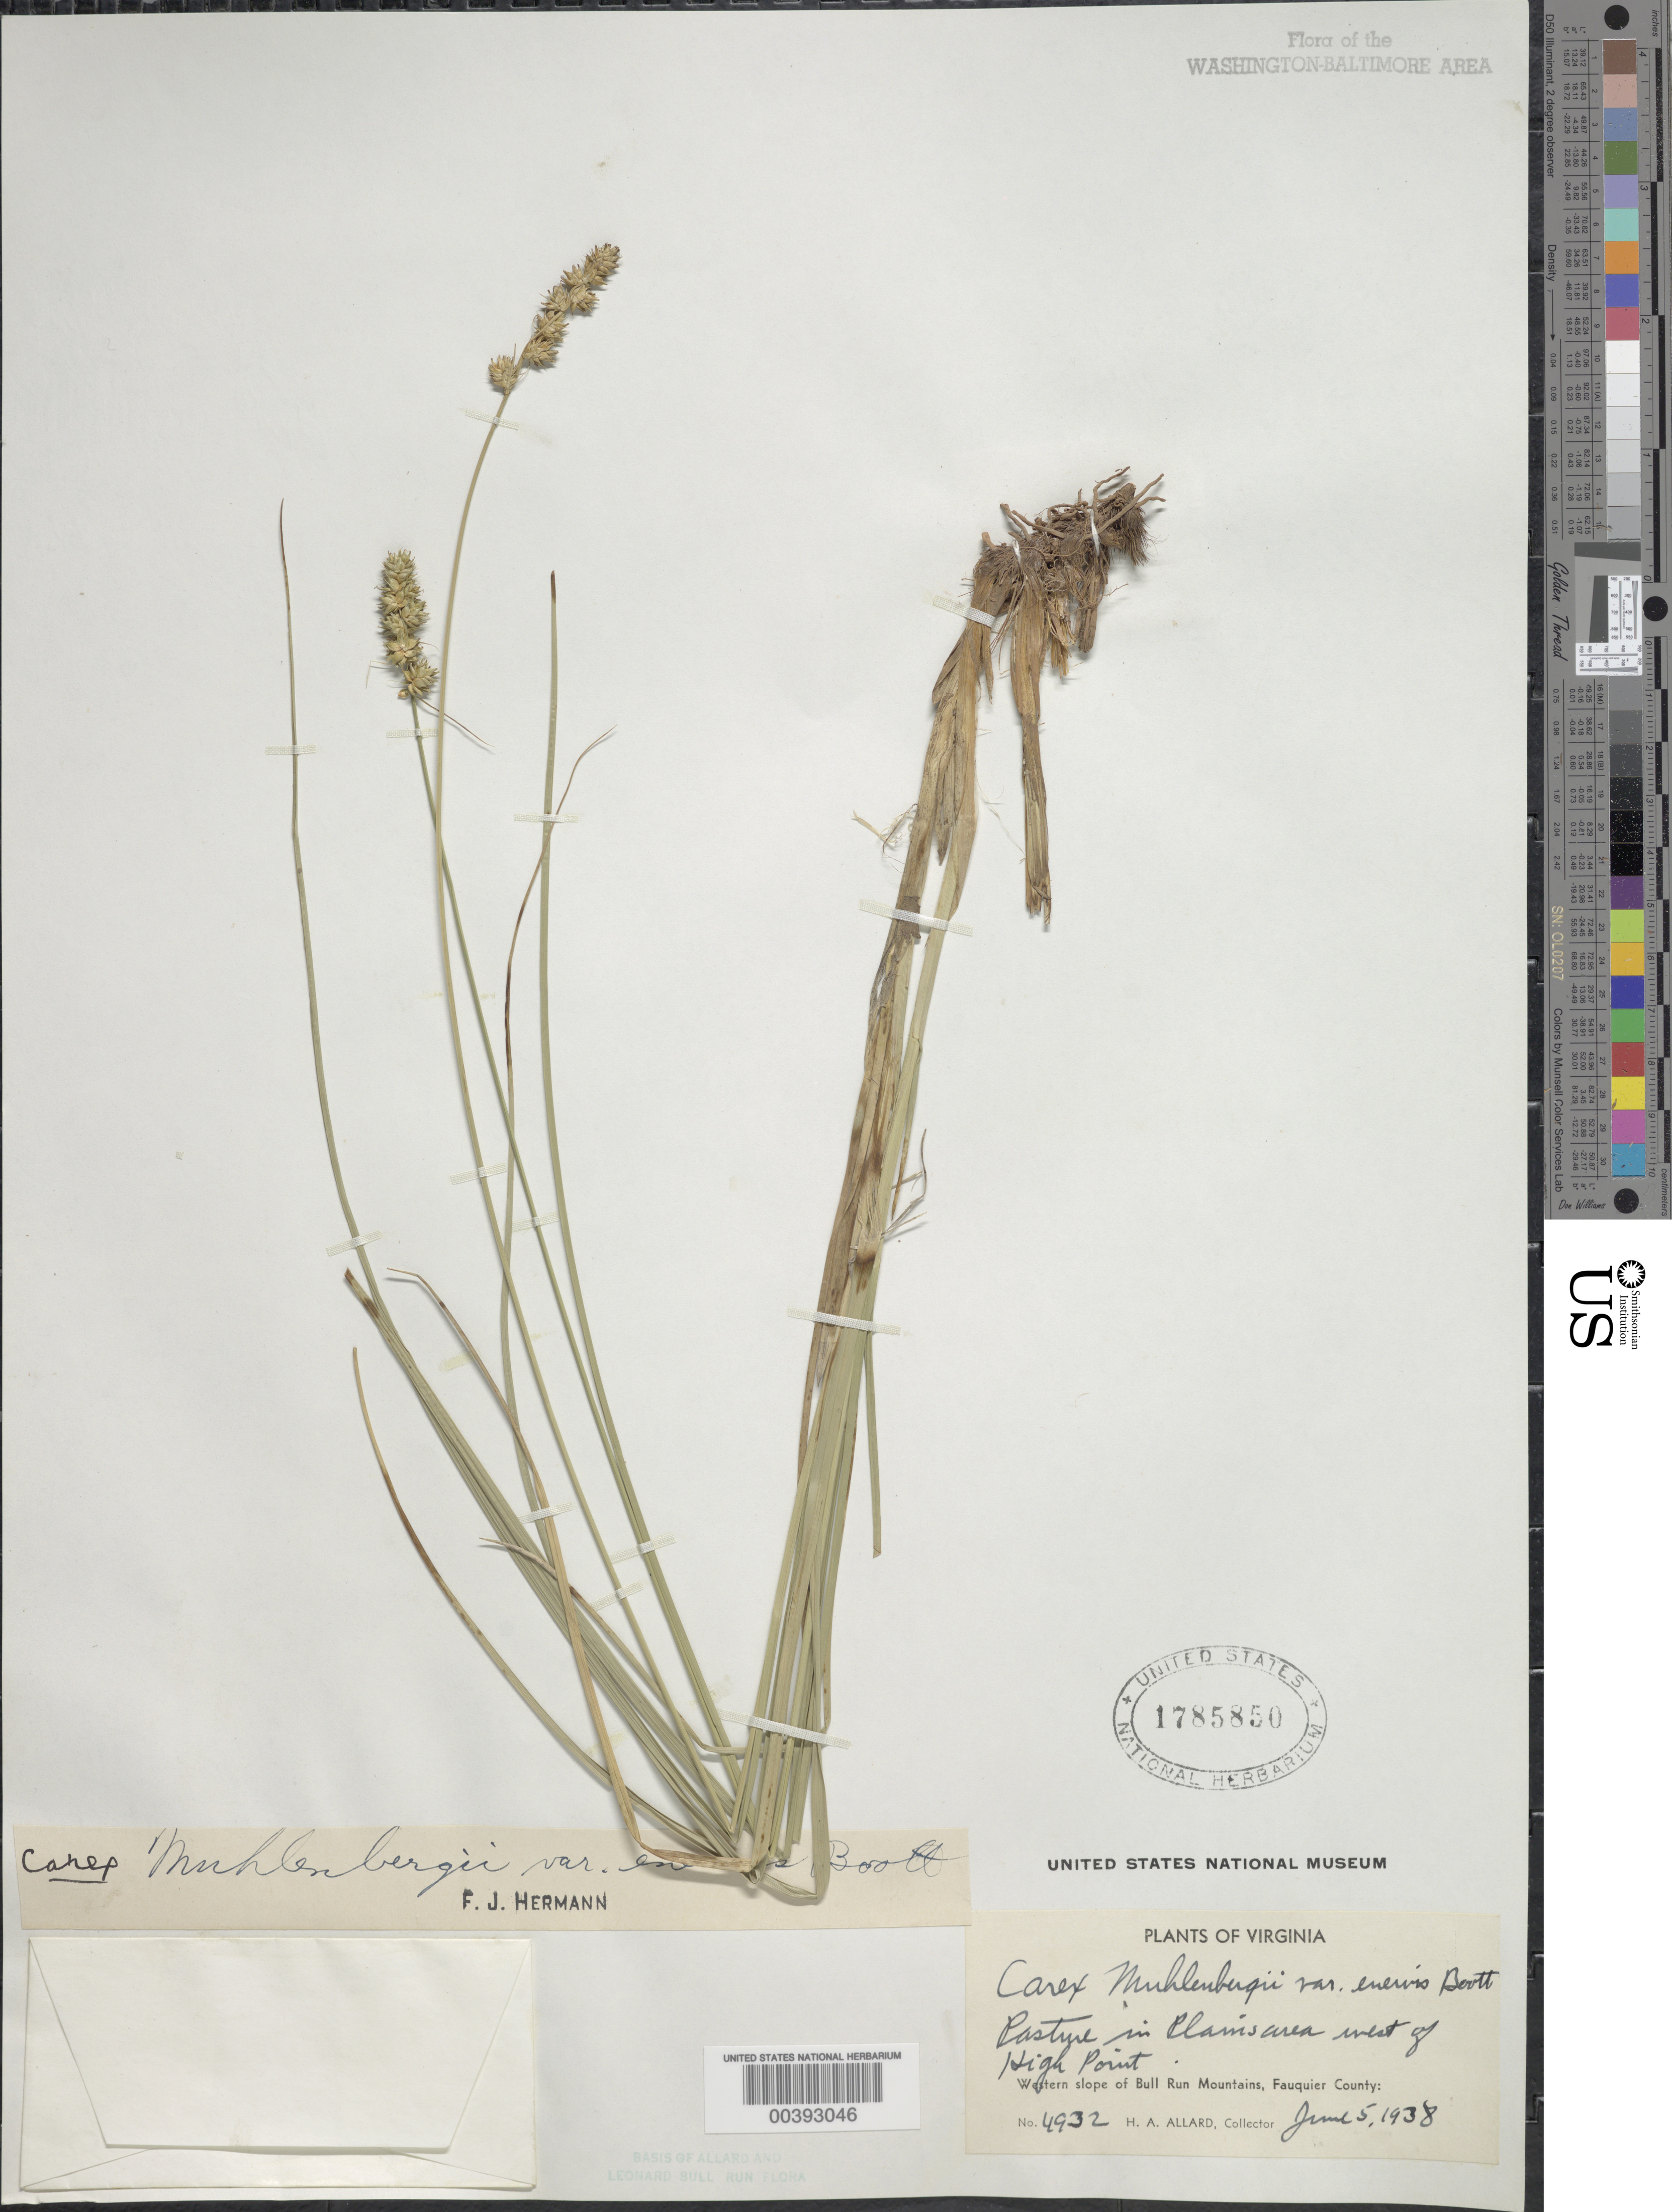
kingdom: Plantae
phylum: Tracheophyta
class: Liliopsida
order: Poales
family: Cyperaceae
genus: Carex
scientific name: Carex muehlenbergii var. enervis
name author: Boott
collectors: H. A. Allard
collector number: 4932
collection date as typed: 05 Jun 1938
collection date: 1938-06-05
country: United States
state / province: Virginia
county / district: Fauquier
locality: West of High Point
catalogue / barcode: US 1785850